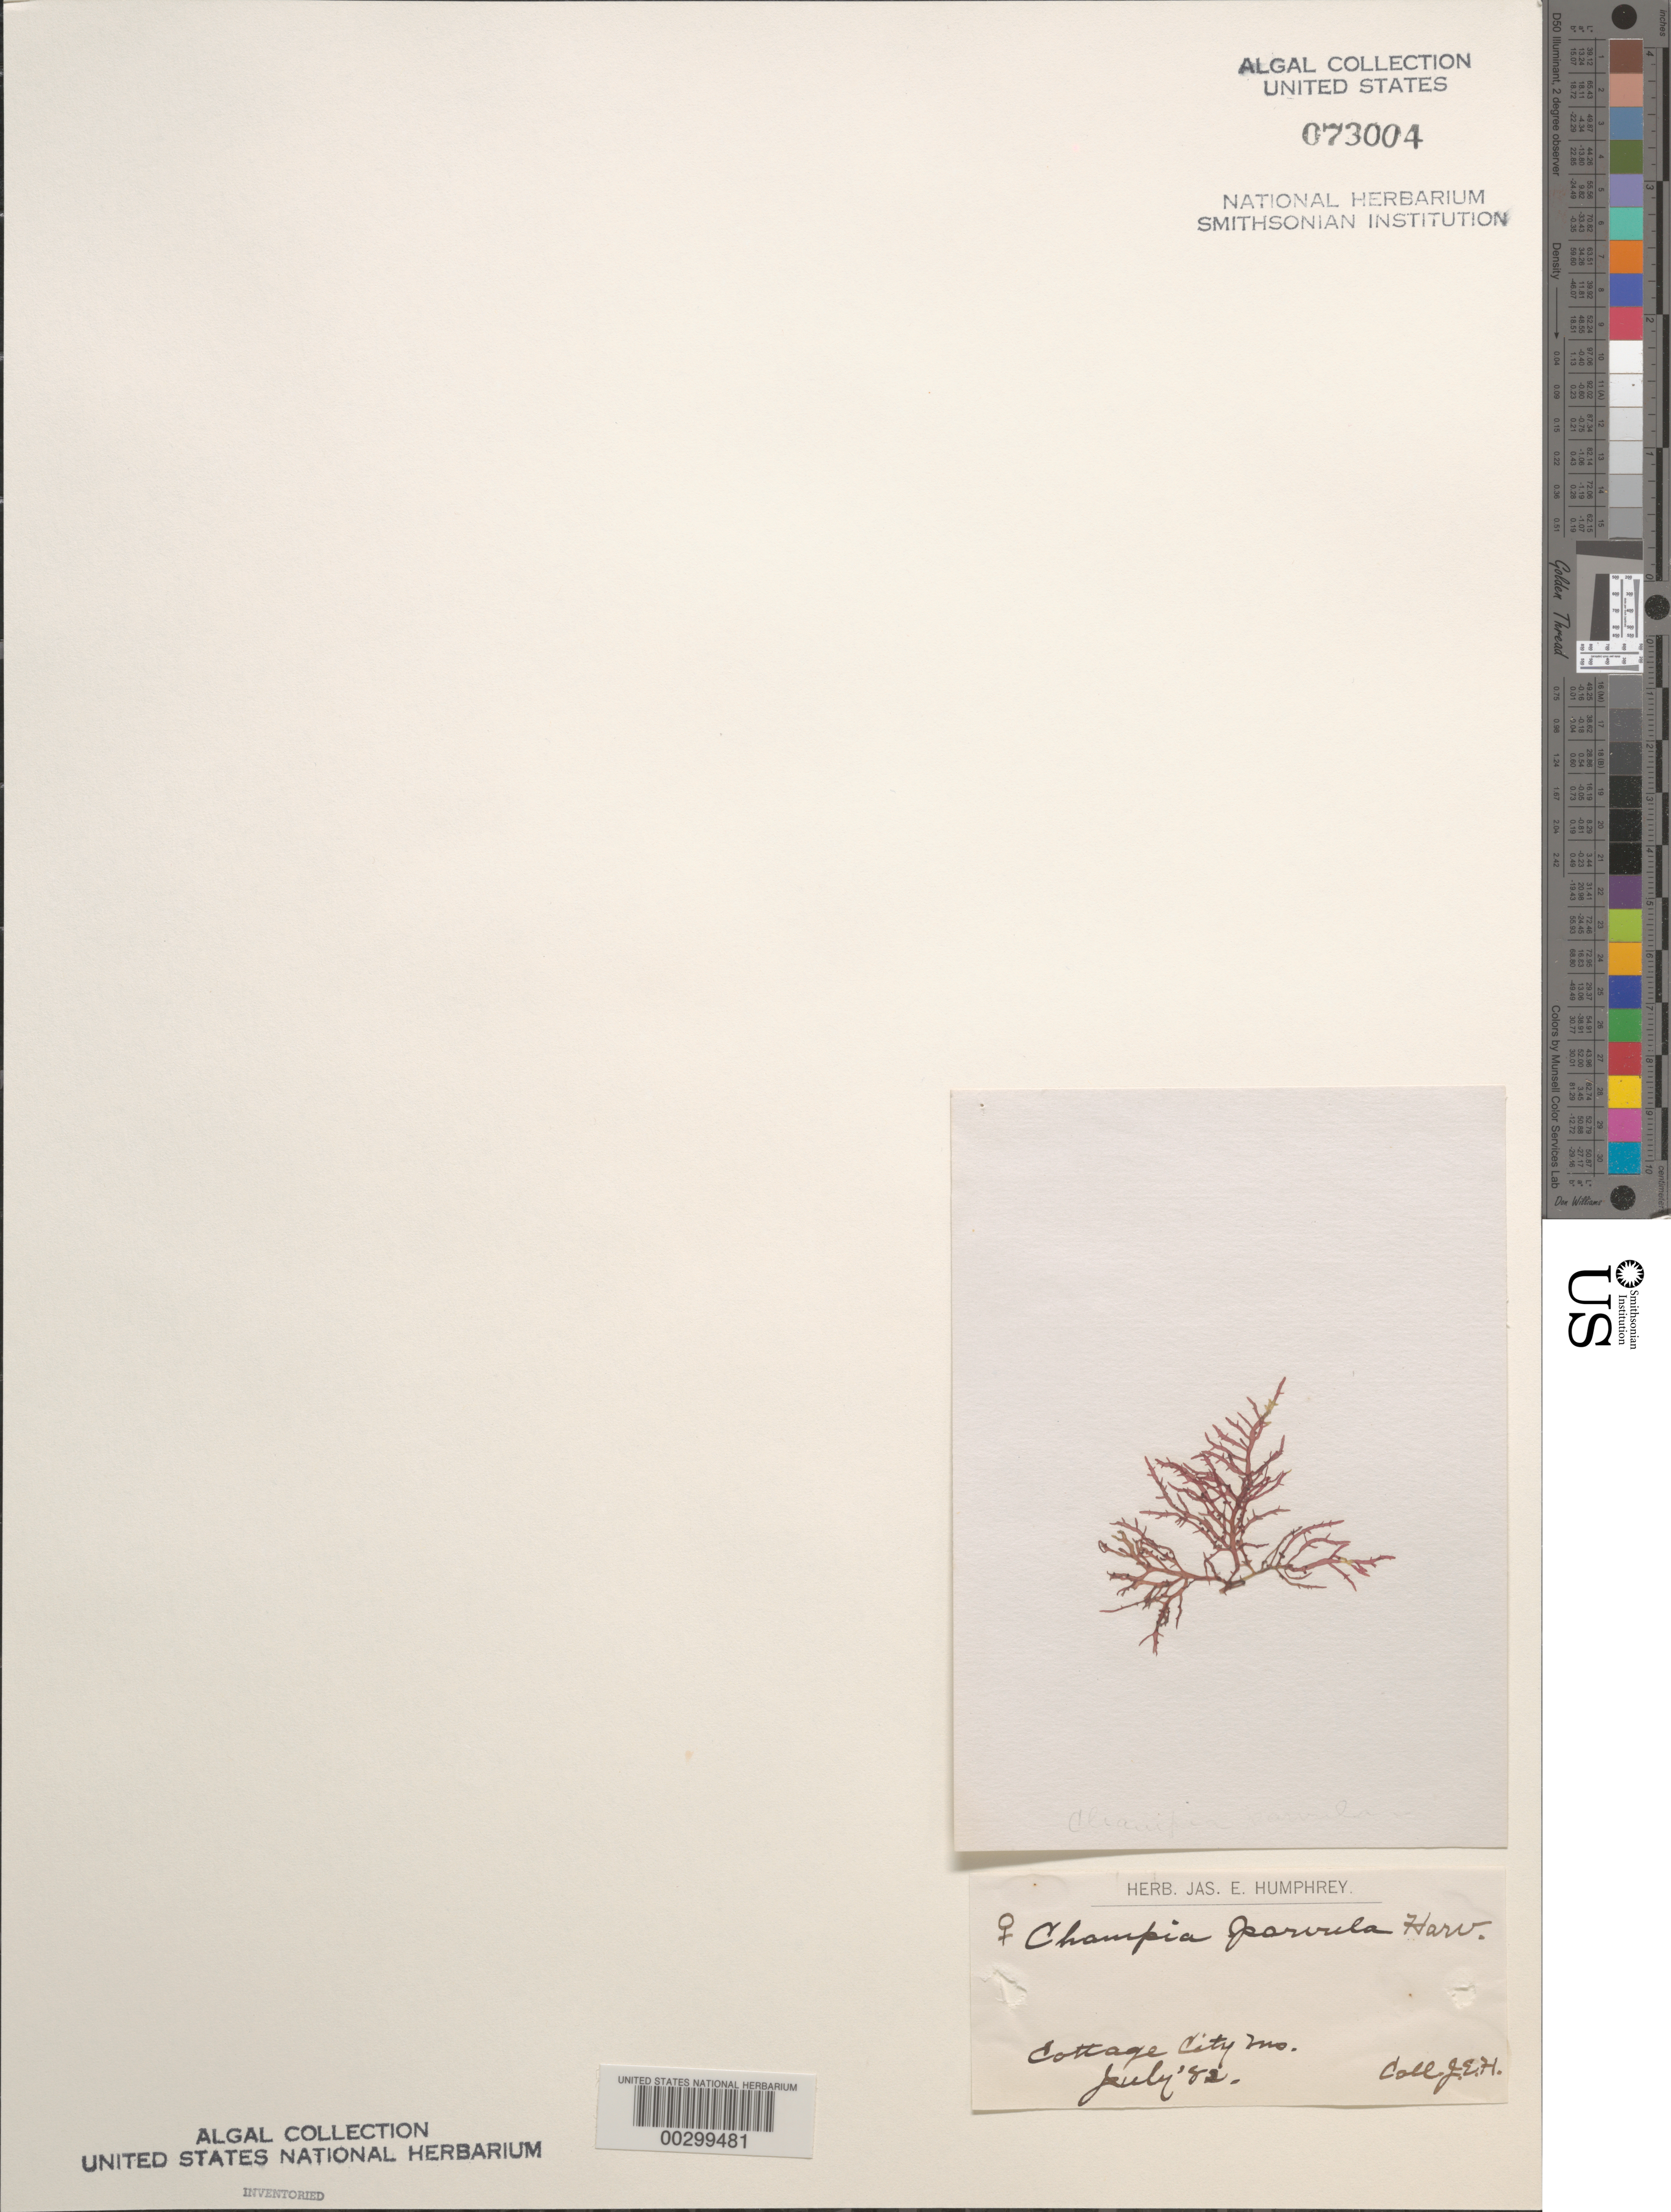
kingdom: Plantae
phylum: Rhodophyta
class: Florideophyceae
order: Rhodymeniales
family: Champiaceae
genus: Champia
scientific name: Champia parvula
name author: (C. Agardh) Harv.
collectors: J. Humphrey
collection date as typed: Jul 1882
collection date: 1882-07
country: United States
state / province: Massachusetts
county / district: Dukes County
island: Martha's Vineyard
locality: Cottage City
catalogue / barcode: US 73004